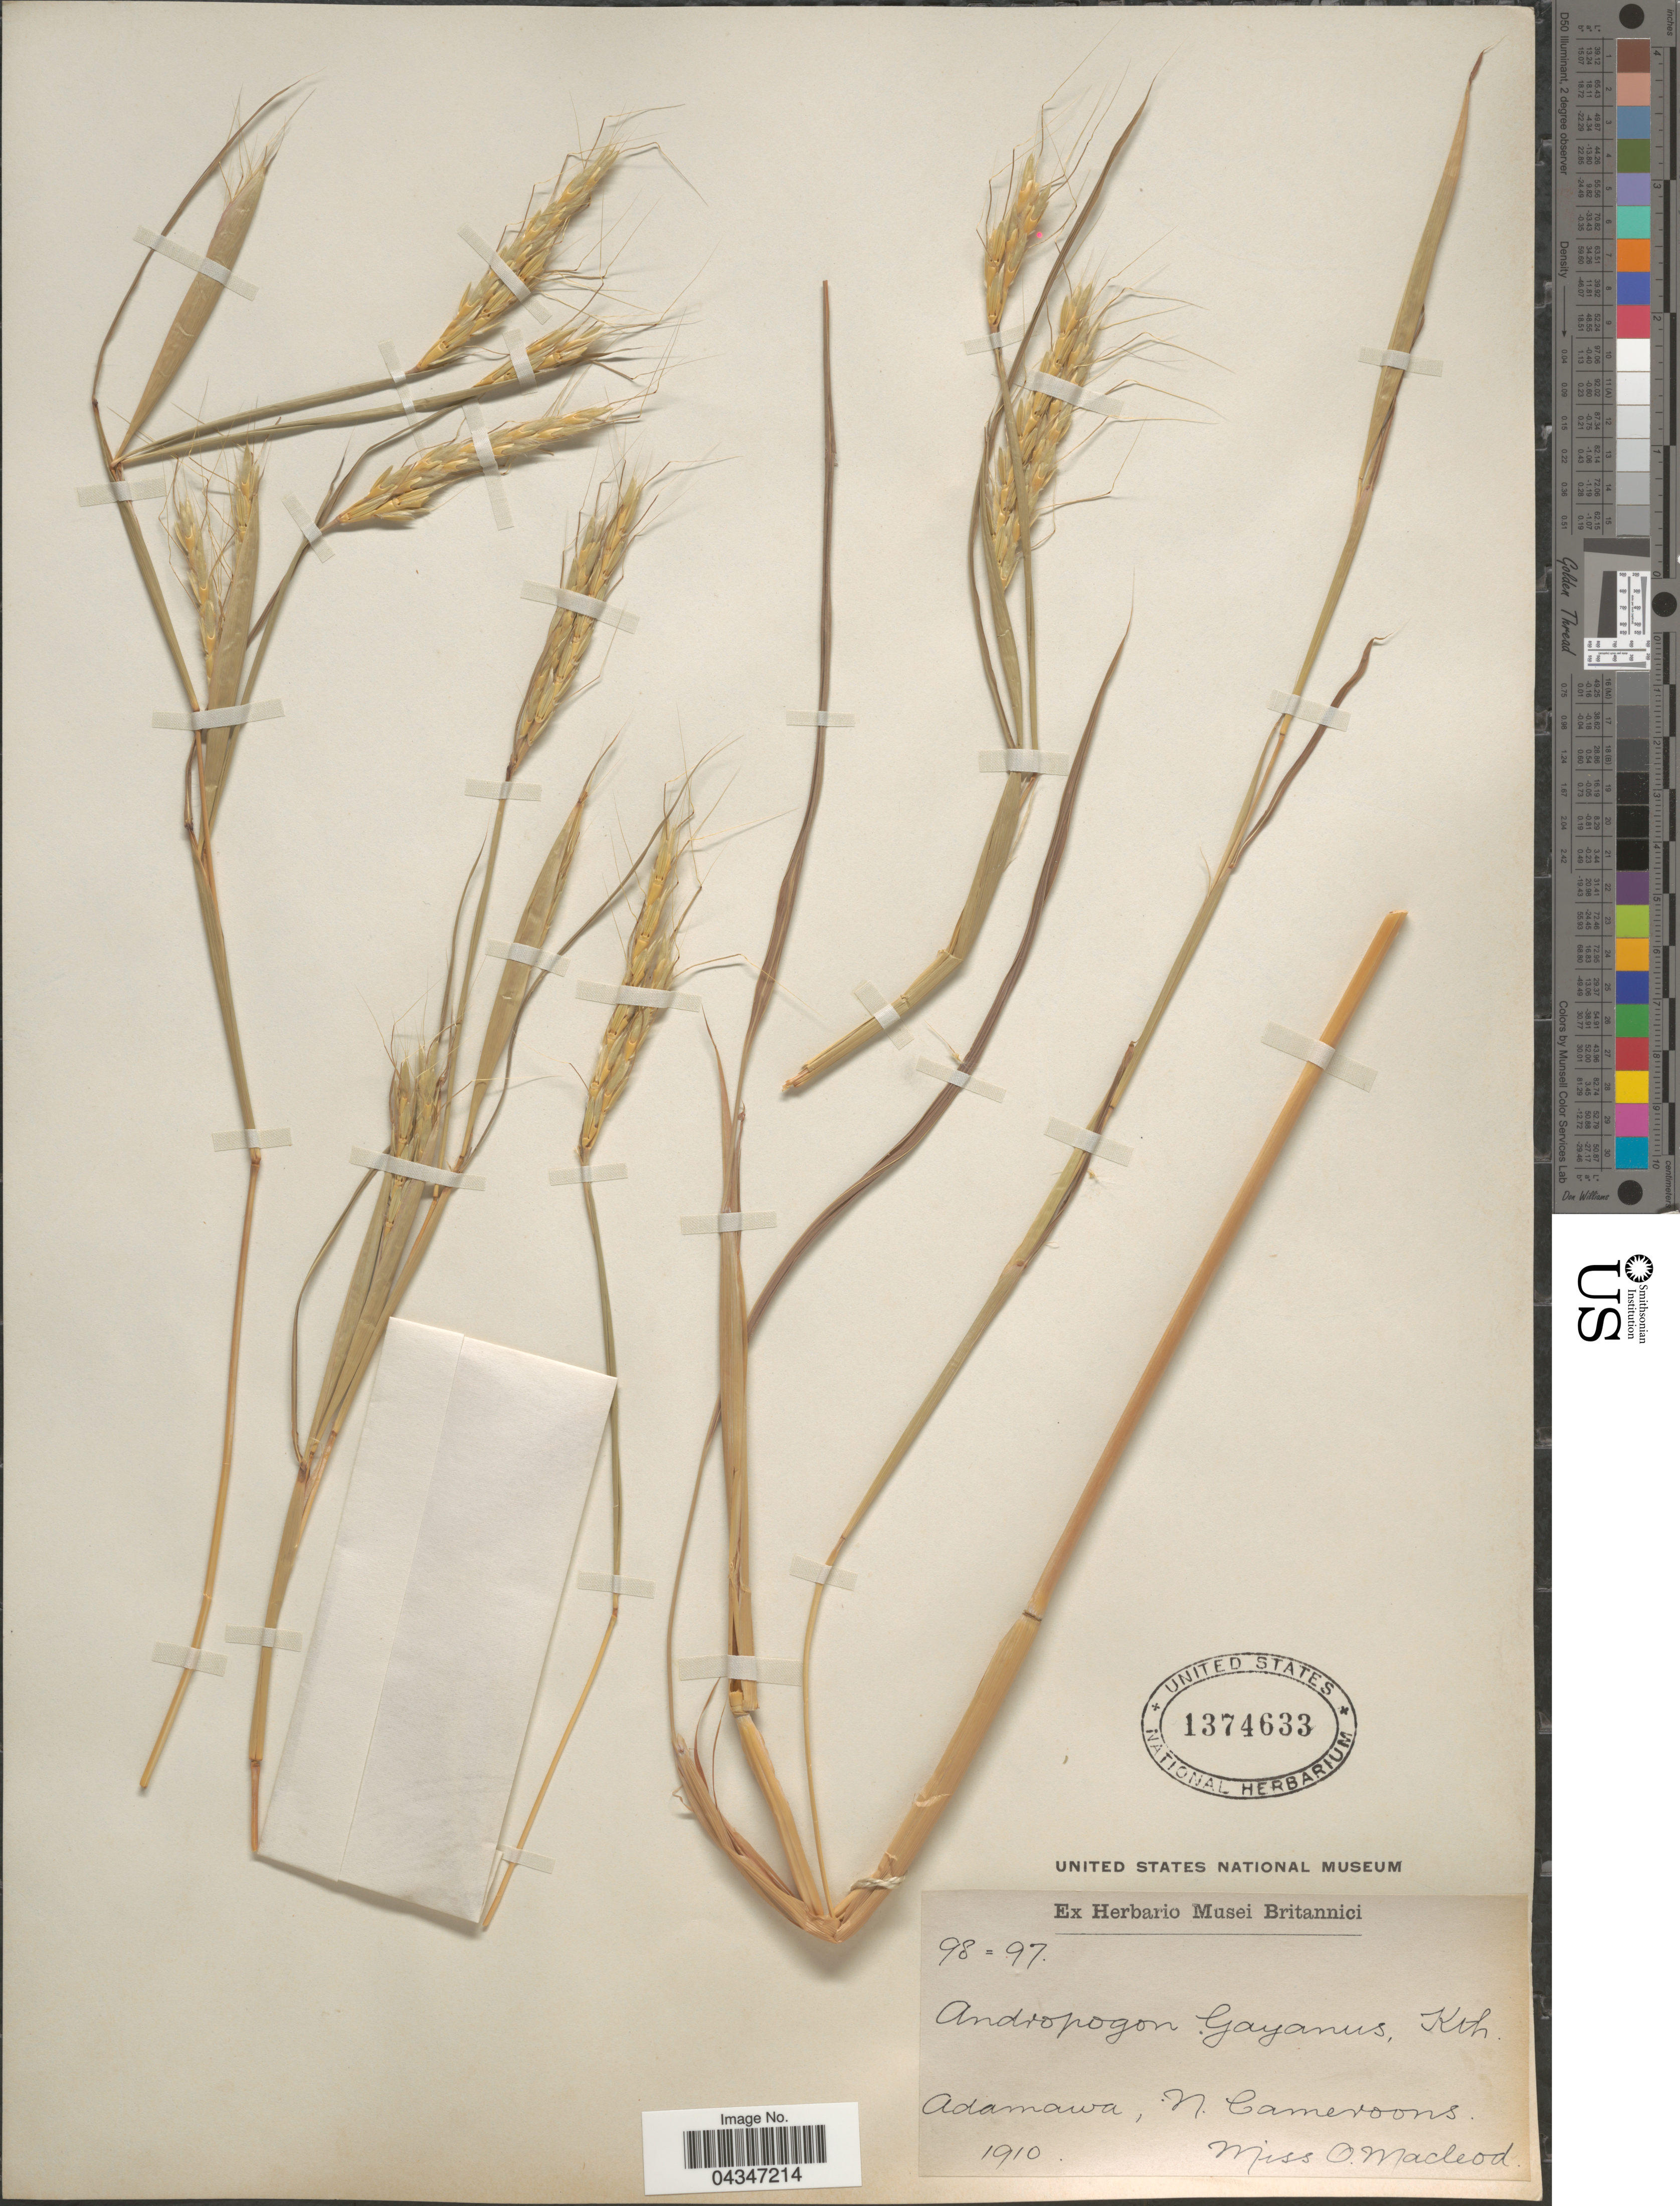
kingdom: Plantae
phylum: Tracheophyta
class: Liliopsida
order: Poales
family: Poaceae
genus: Andropogon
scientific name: Andropogon gayanus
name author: Kunth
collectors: O. Macleod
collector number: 98=97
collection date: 1910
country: Cameroon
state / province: Adamawa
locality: N. Cameroons.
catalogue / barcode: US 1374633